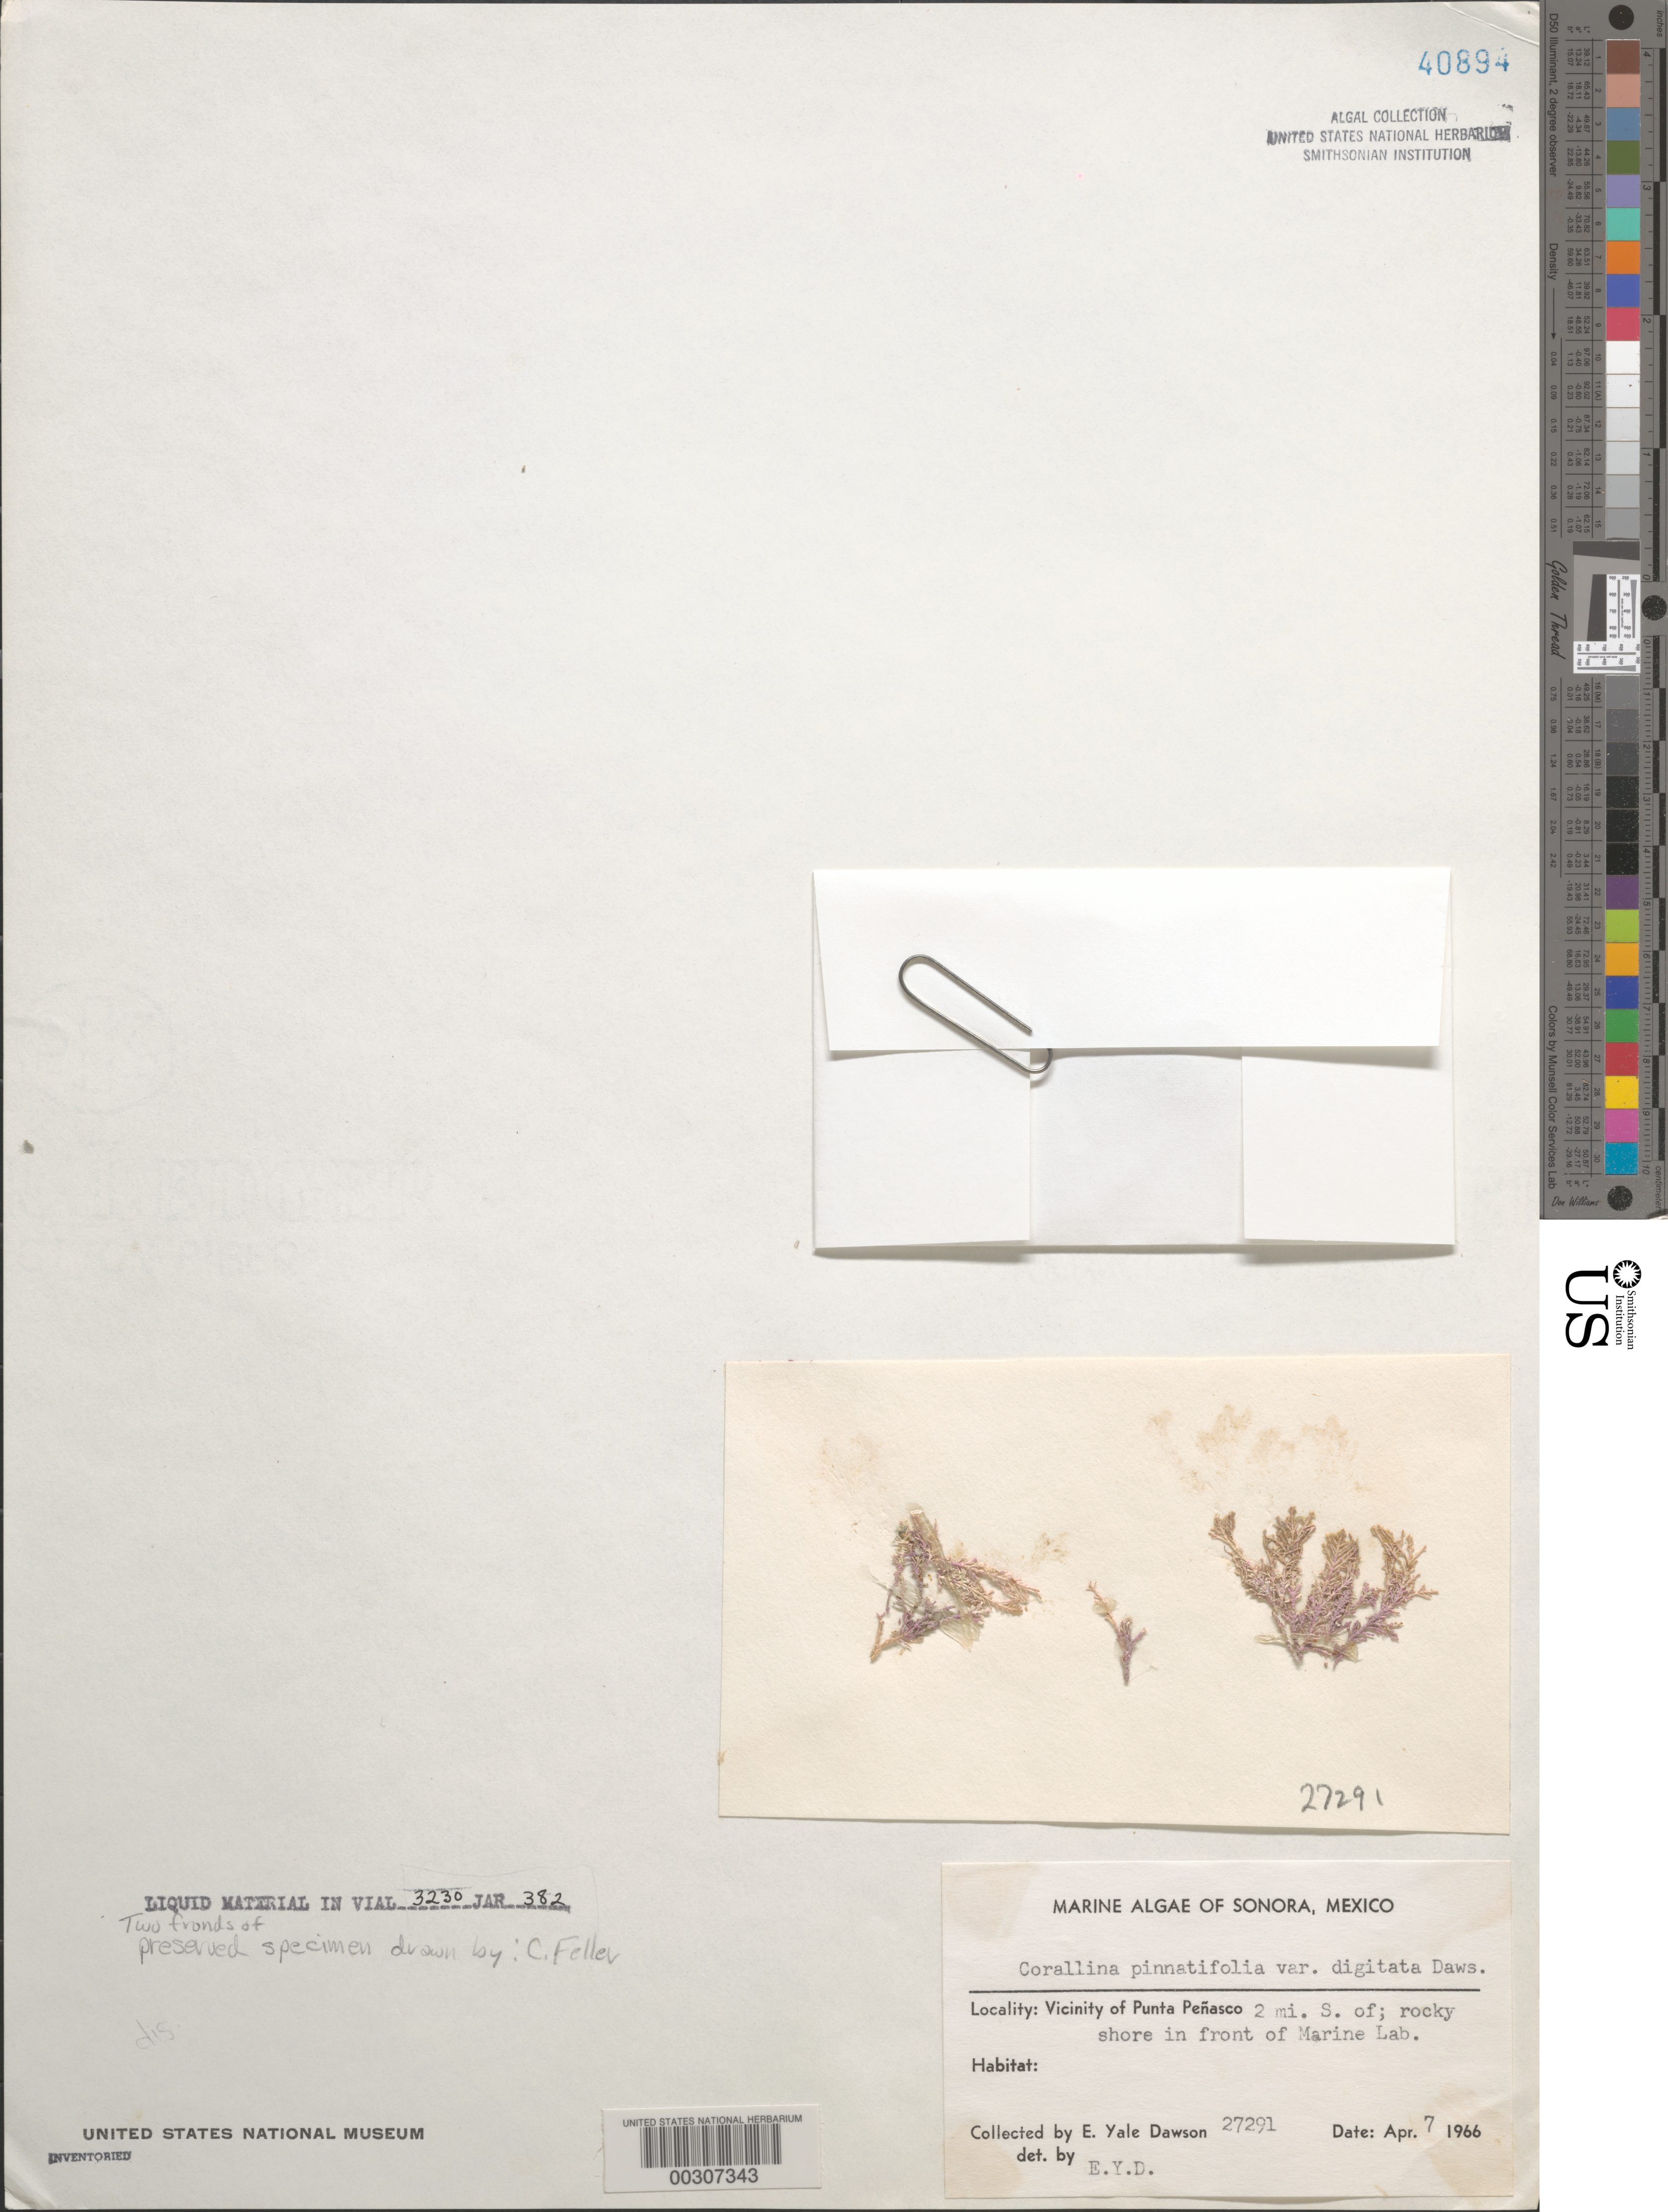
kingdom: Plantae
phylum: Rhodophyta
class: Florideophyceae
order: Corallinales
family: Corallinaceae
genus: Corallina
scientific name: Corallina berterii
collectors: E. Y. Dawson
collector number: EYD 27291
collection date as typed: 07 Apr 1966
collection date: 1966-04-07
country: Mexico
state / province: Sonora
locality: Marine laboratory shore, 2 miles south of Punta Penasco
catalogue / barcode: US 40894